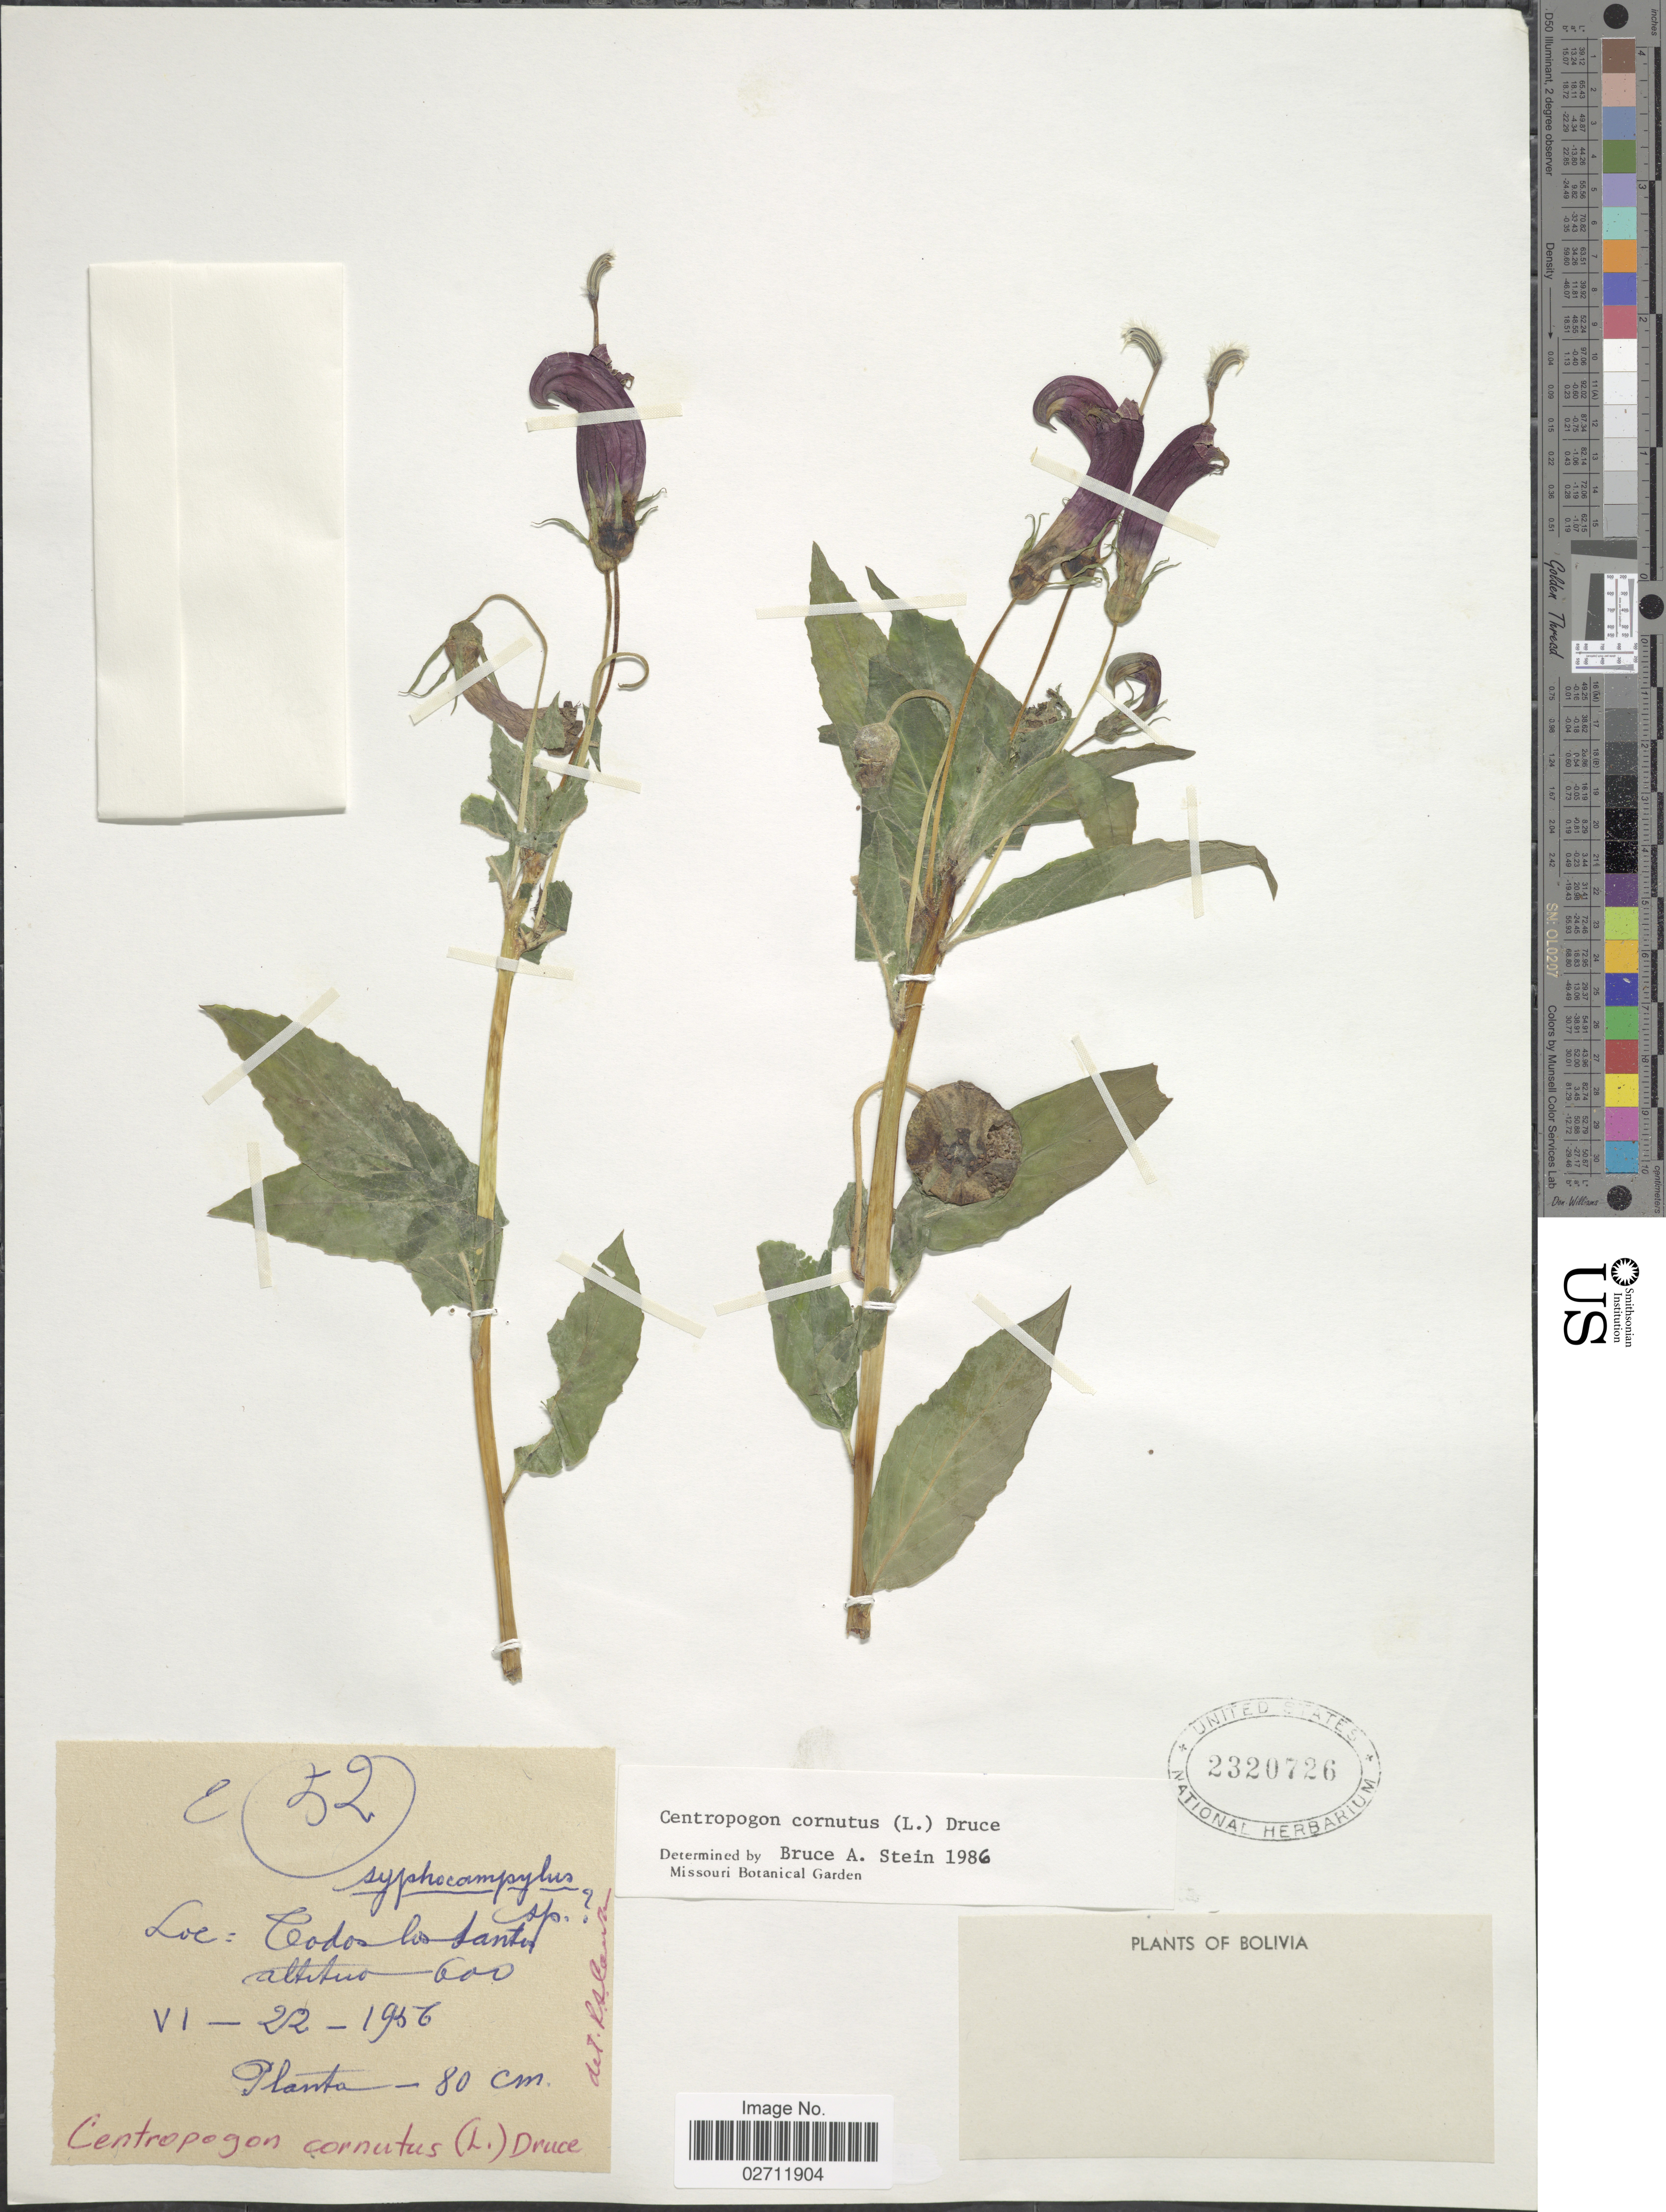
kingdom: Plantae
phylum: Tracheophyta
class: Magnoliopsida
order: Asterales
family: Campanulaceae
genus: Centropogon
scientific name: Centropogon cornutus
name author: (L.) Druce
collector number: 52?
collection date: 1956-06-22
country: Bolivia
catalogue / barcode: US 2320726